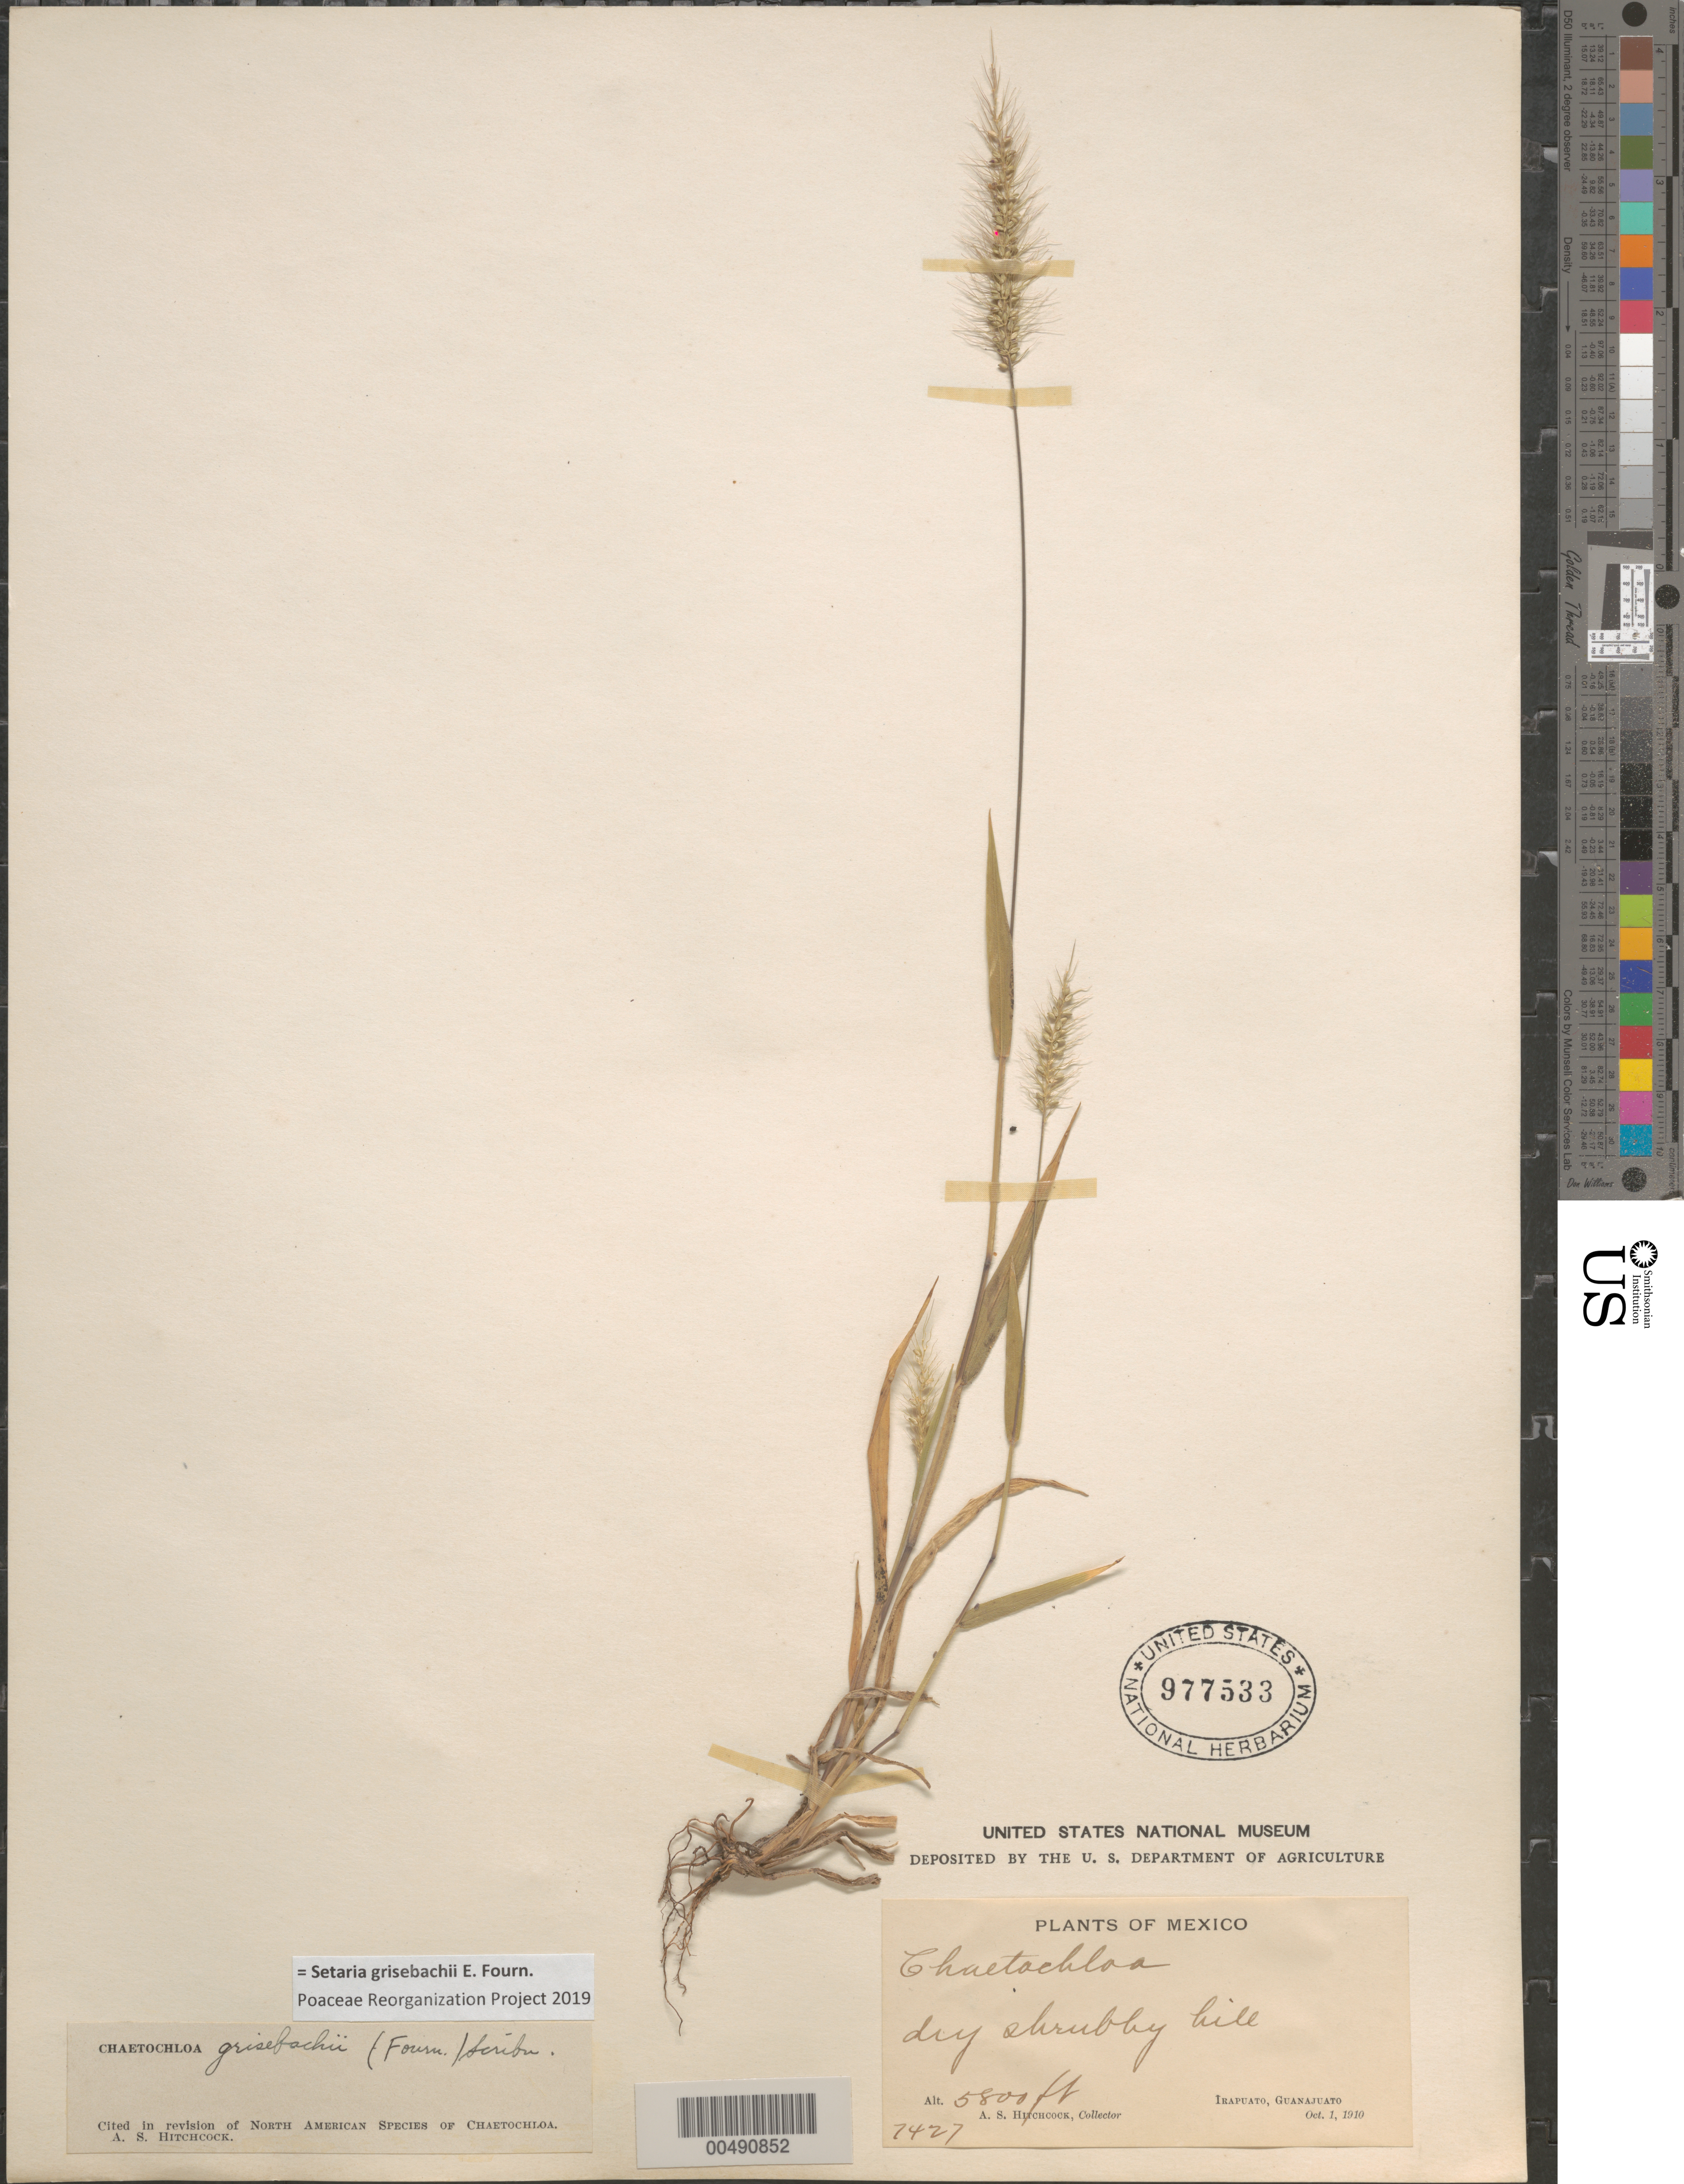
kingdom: Plantae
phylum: Tracheophyta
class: Liliopsida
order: Poales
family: Poaceae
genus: Setaria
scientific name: Setaria grisebachii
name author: E. Fourn.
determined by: Poaceae Reorganization Project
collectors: A. S. Hitchcock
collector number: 7427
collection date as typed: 1 Oct 1910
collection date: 1910-10-01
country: Mexico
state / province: Guanajuato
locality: Irapuato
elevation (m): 1768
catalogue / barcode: US 977533